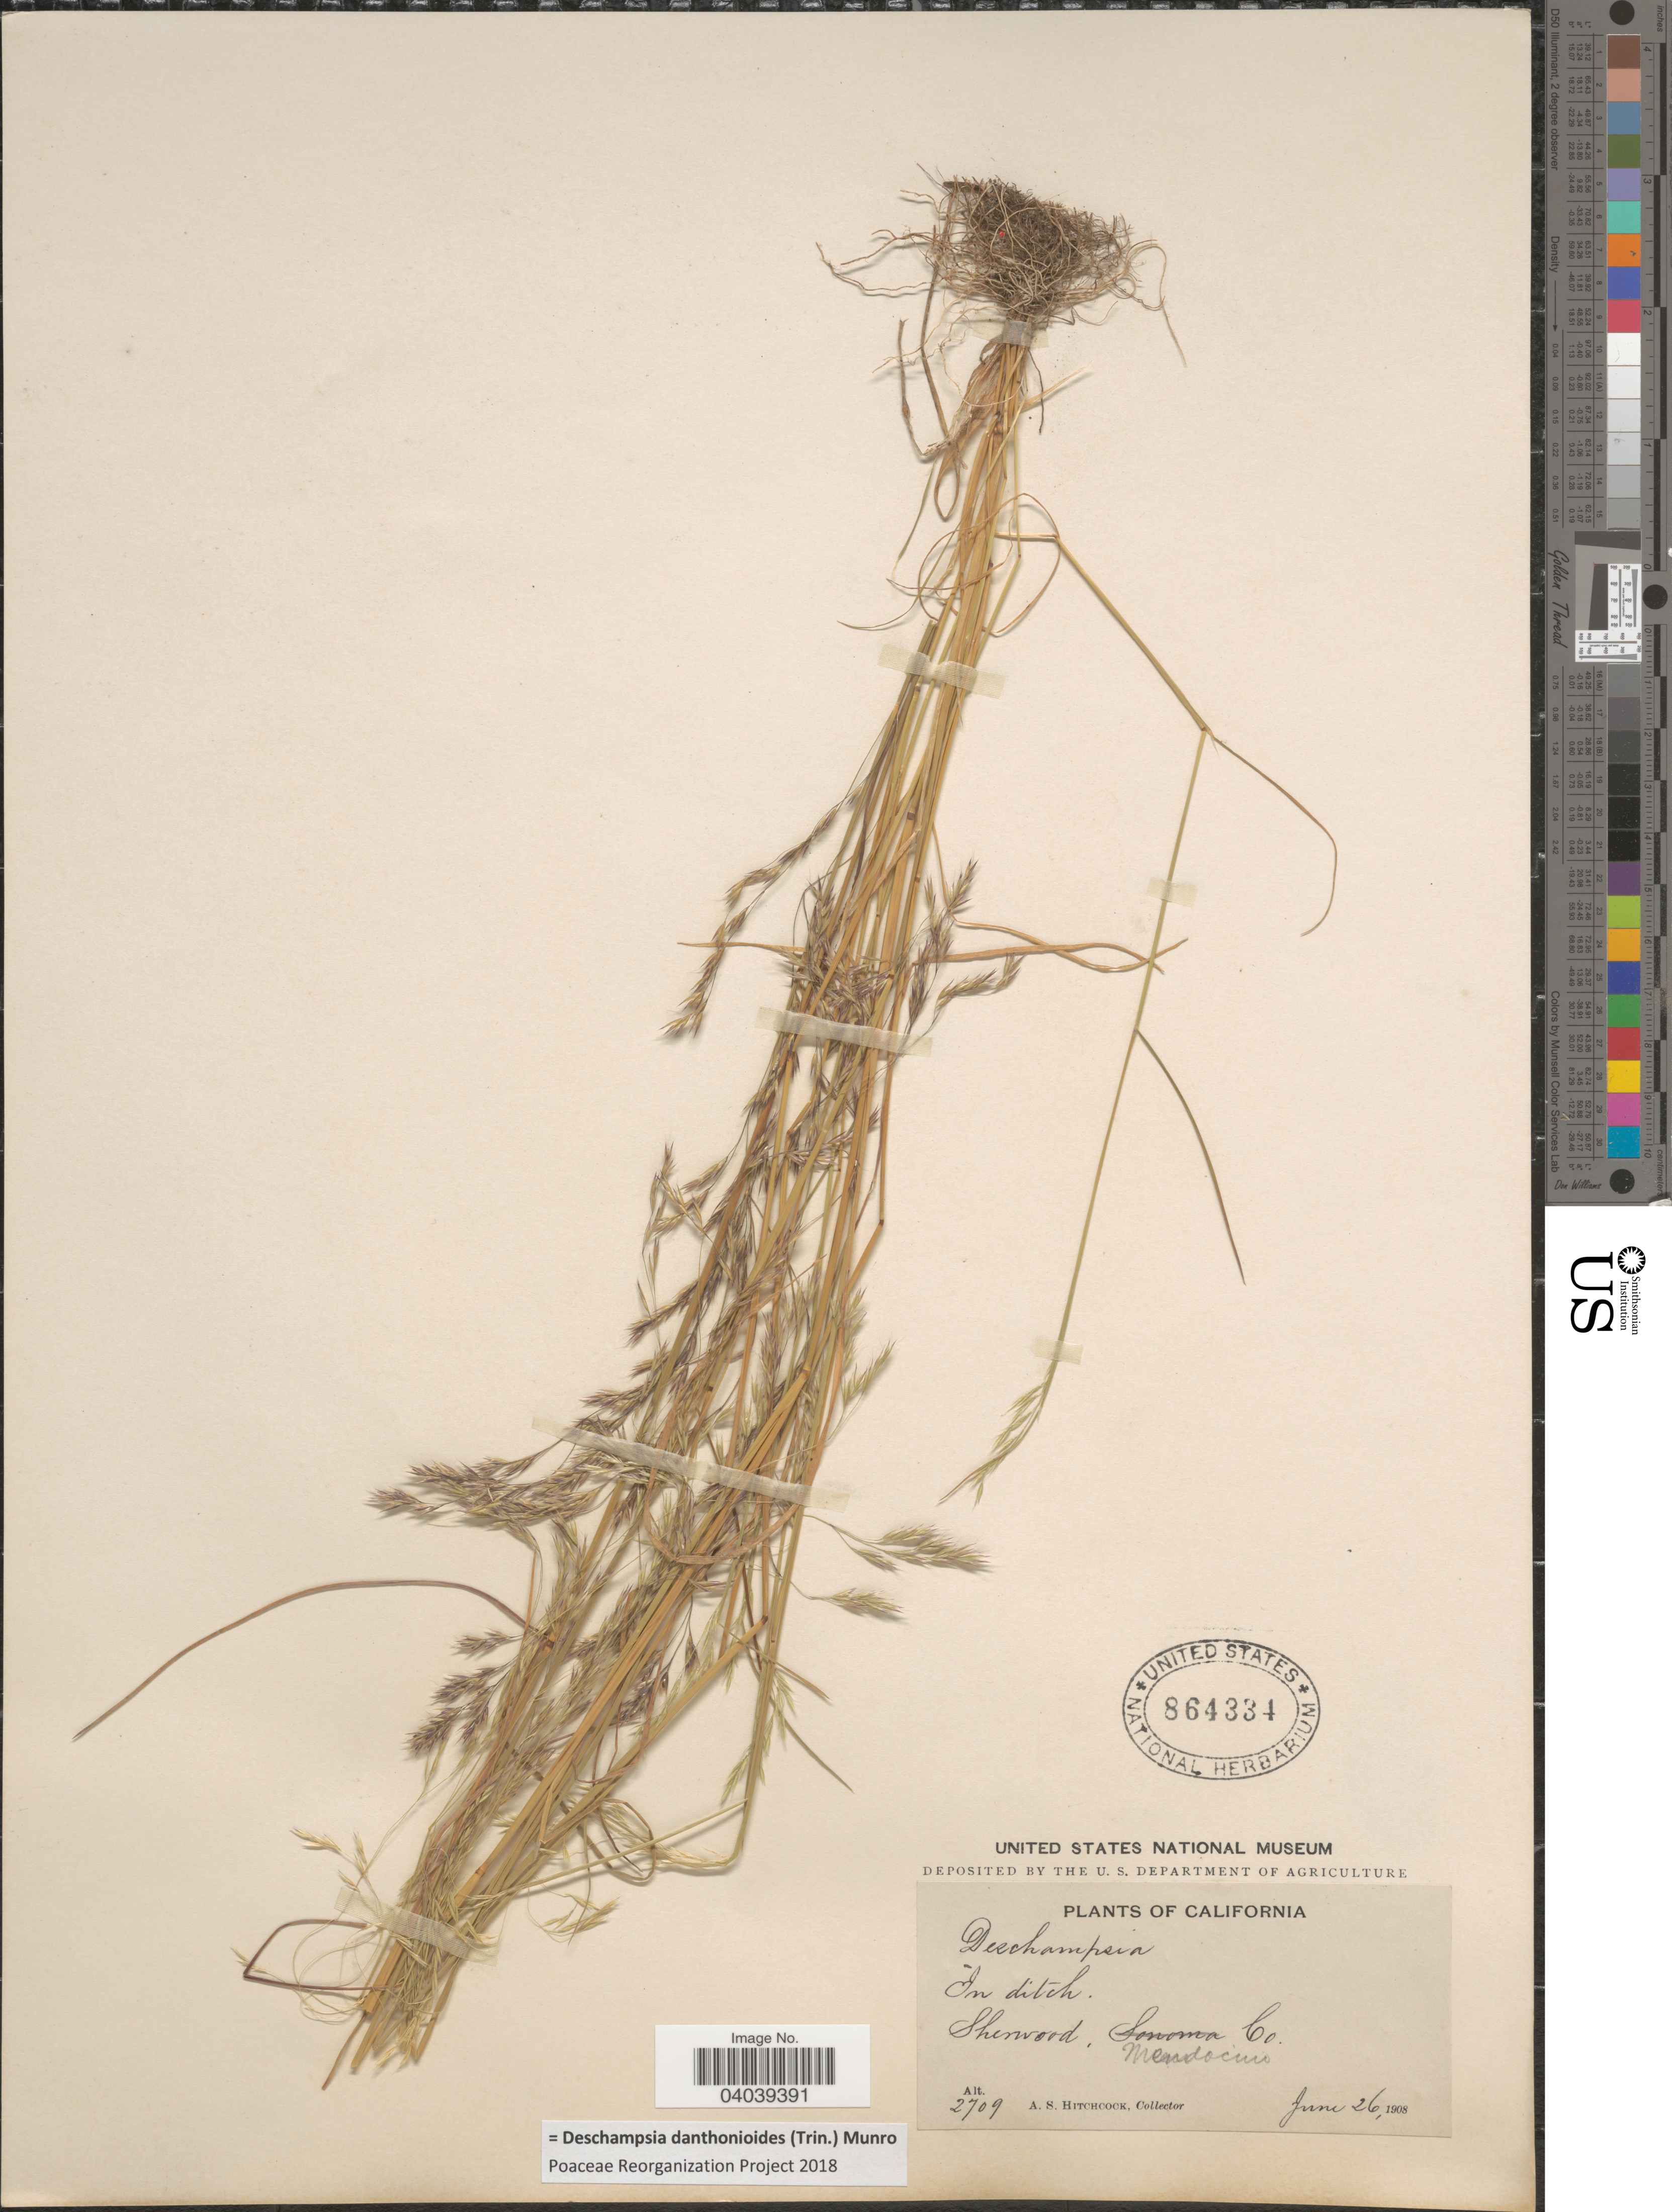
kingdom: Plantae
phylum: Tracheophyta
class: Liliopsida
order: Poales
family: Poaceae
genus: Deschampsia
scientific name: Deschampsia danthonioides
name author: (Trin.) Munro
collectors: A. S. Hitchcock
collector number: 2709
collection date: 1908-06-26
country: United States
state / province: California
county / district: Mendocino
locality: In ditch, Sherwood, Mendocino Co.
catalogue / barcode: US 864334